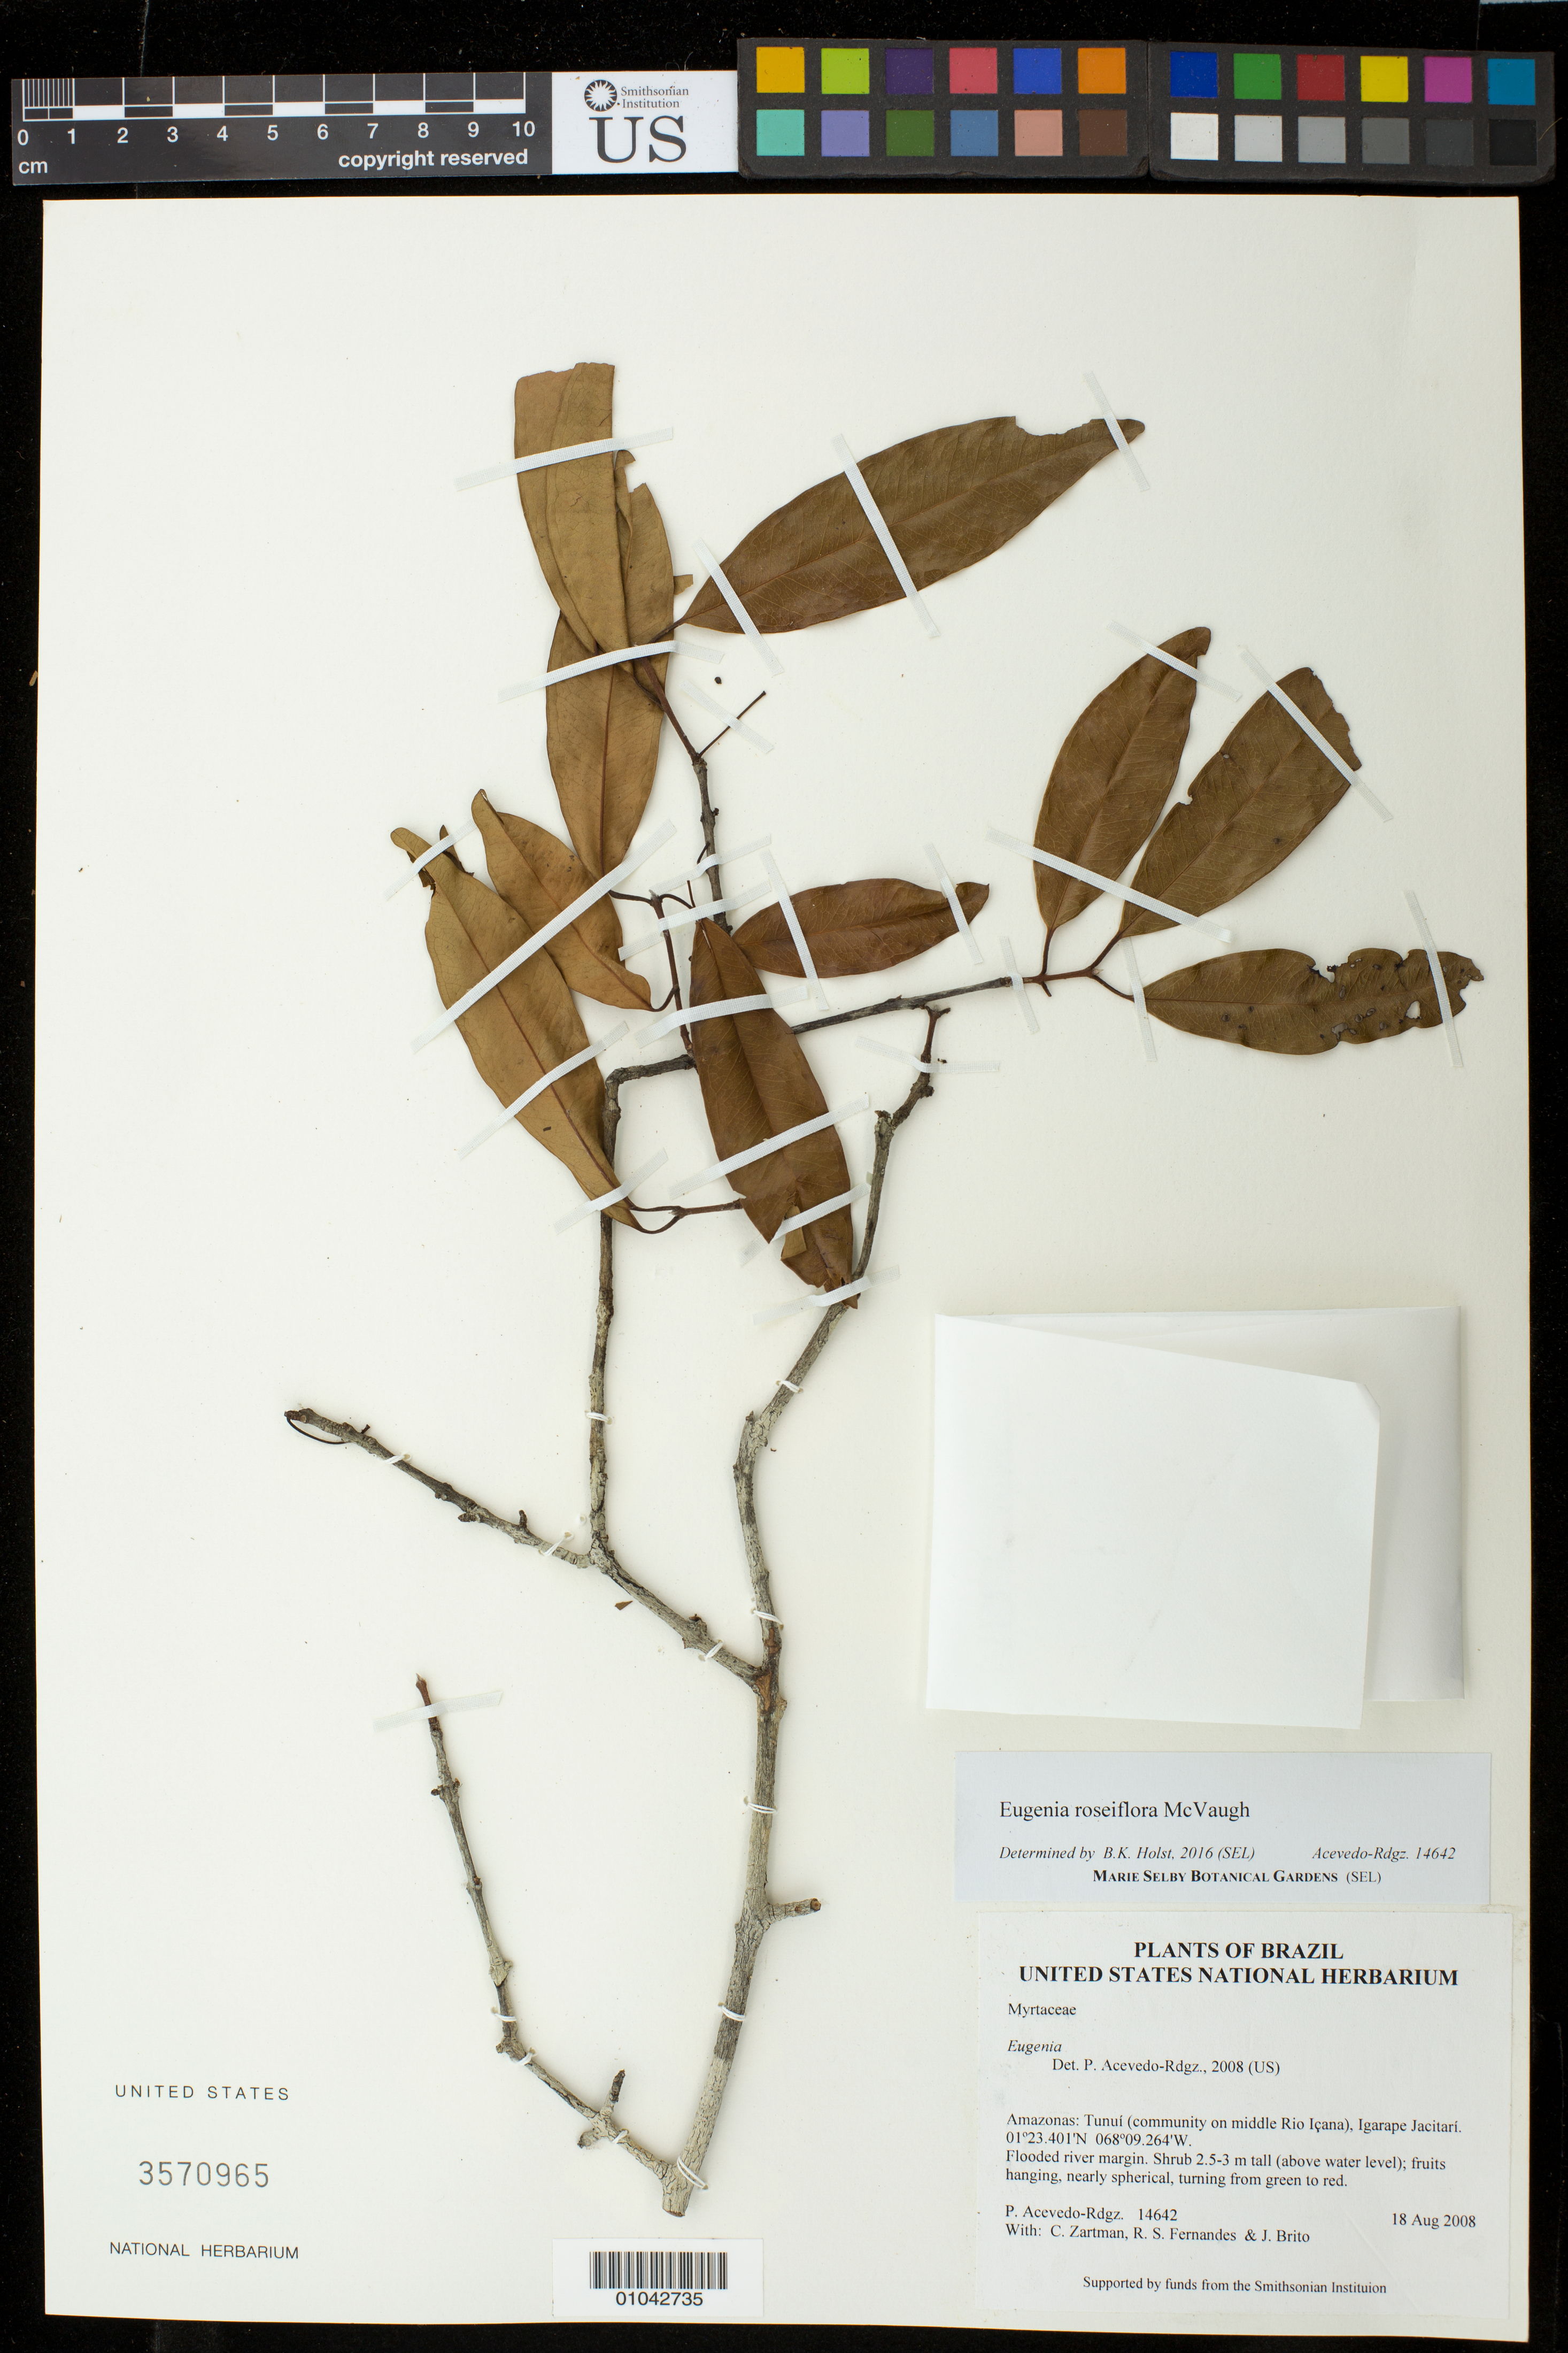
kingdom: Plantae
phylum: Tracheophyta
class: Magnoliopsida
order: Myrtales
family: Myrtaceae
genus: Eugenia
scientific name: Eugenia roseiflora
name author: McVaugh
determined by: Holst, Bruce K.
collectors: P. Acevedo-Rodr., C. Zartman, R. Fernandes & J. Brito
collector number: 14642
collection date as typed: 18 Aug 2008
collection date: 2008-08-18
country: Brazil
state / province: Amazonas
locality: Amazonas: Tunuí (community on middle Rio Içana), Igarape Jacitarí.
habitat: Flooded river margin.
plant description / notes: NY, MO, K, US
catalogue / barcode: US 3570965